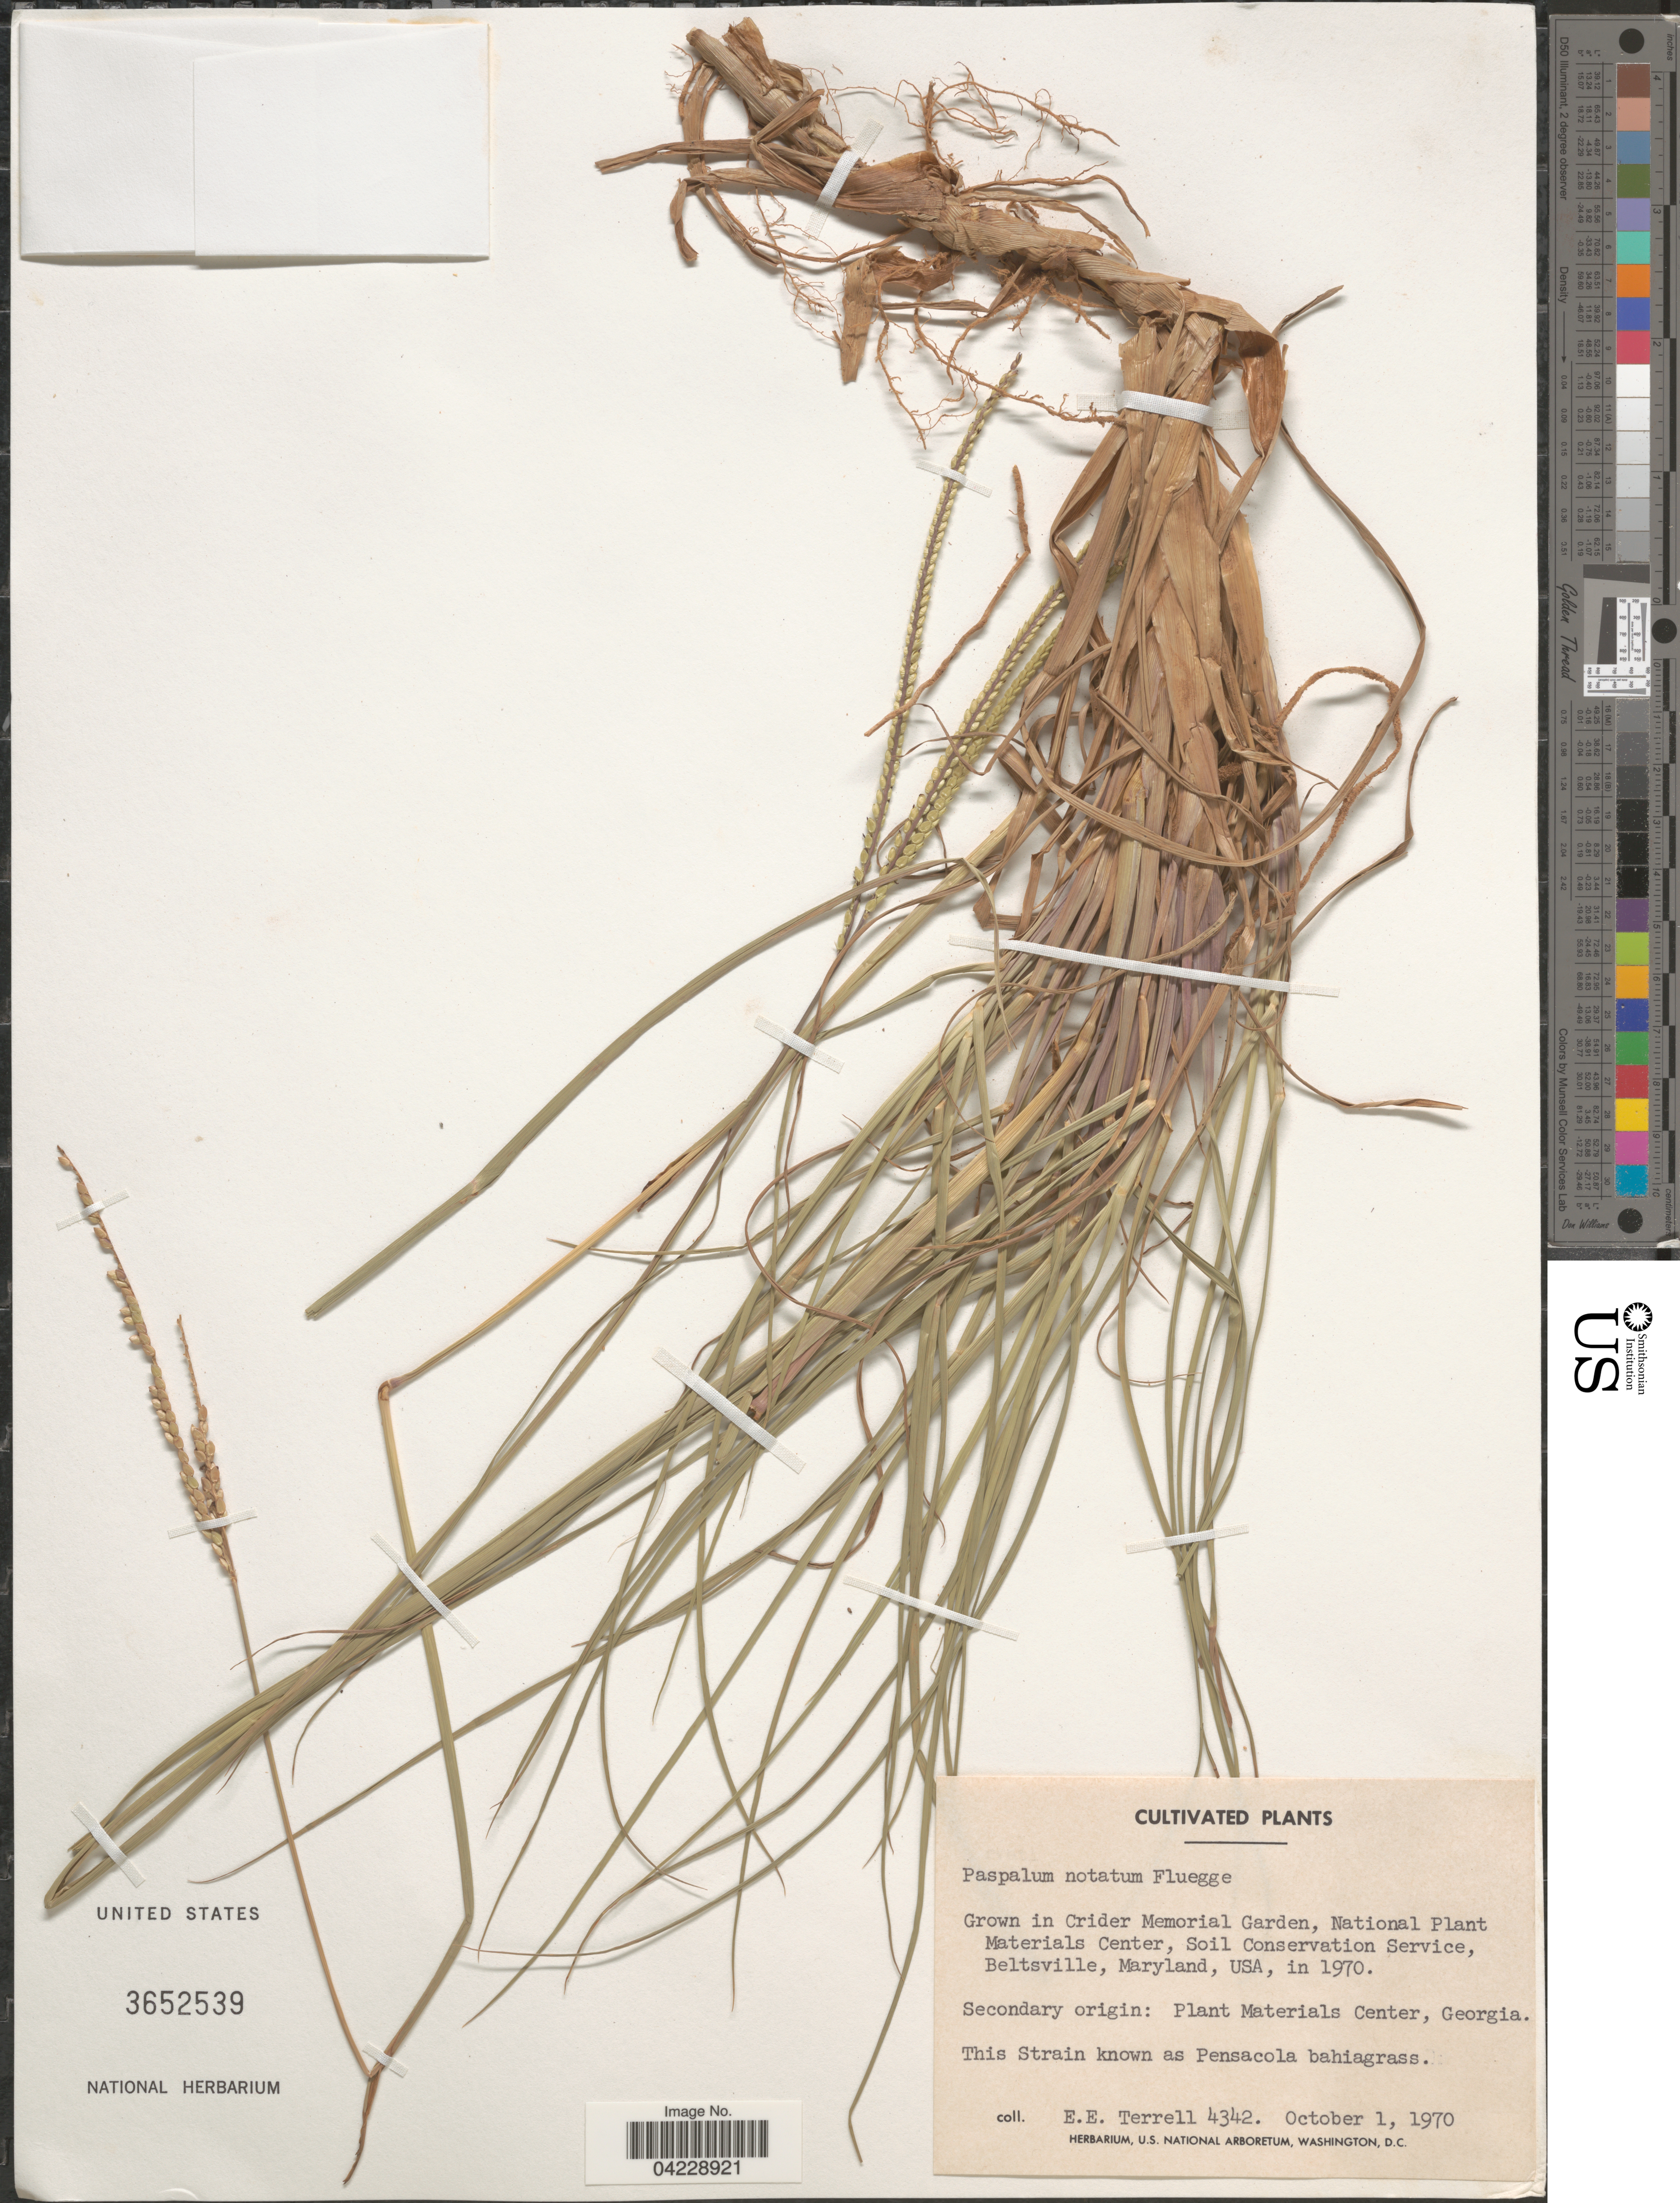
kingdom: Plantae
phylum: Tracheophyta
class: Liliopsida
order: Poales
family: Poaceae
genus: Paspalum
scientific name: Paspalum notatum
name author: Flüggé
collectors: E. E. Terrell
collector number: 4342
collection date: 1970-10-01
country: United States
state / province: Maryland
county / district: Prince George's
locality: In Crider Memorial Garden, National Plant Materials Center, Soil Conservation Service, Beltsville.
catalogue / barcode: US 3652539